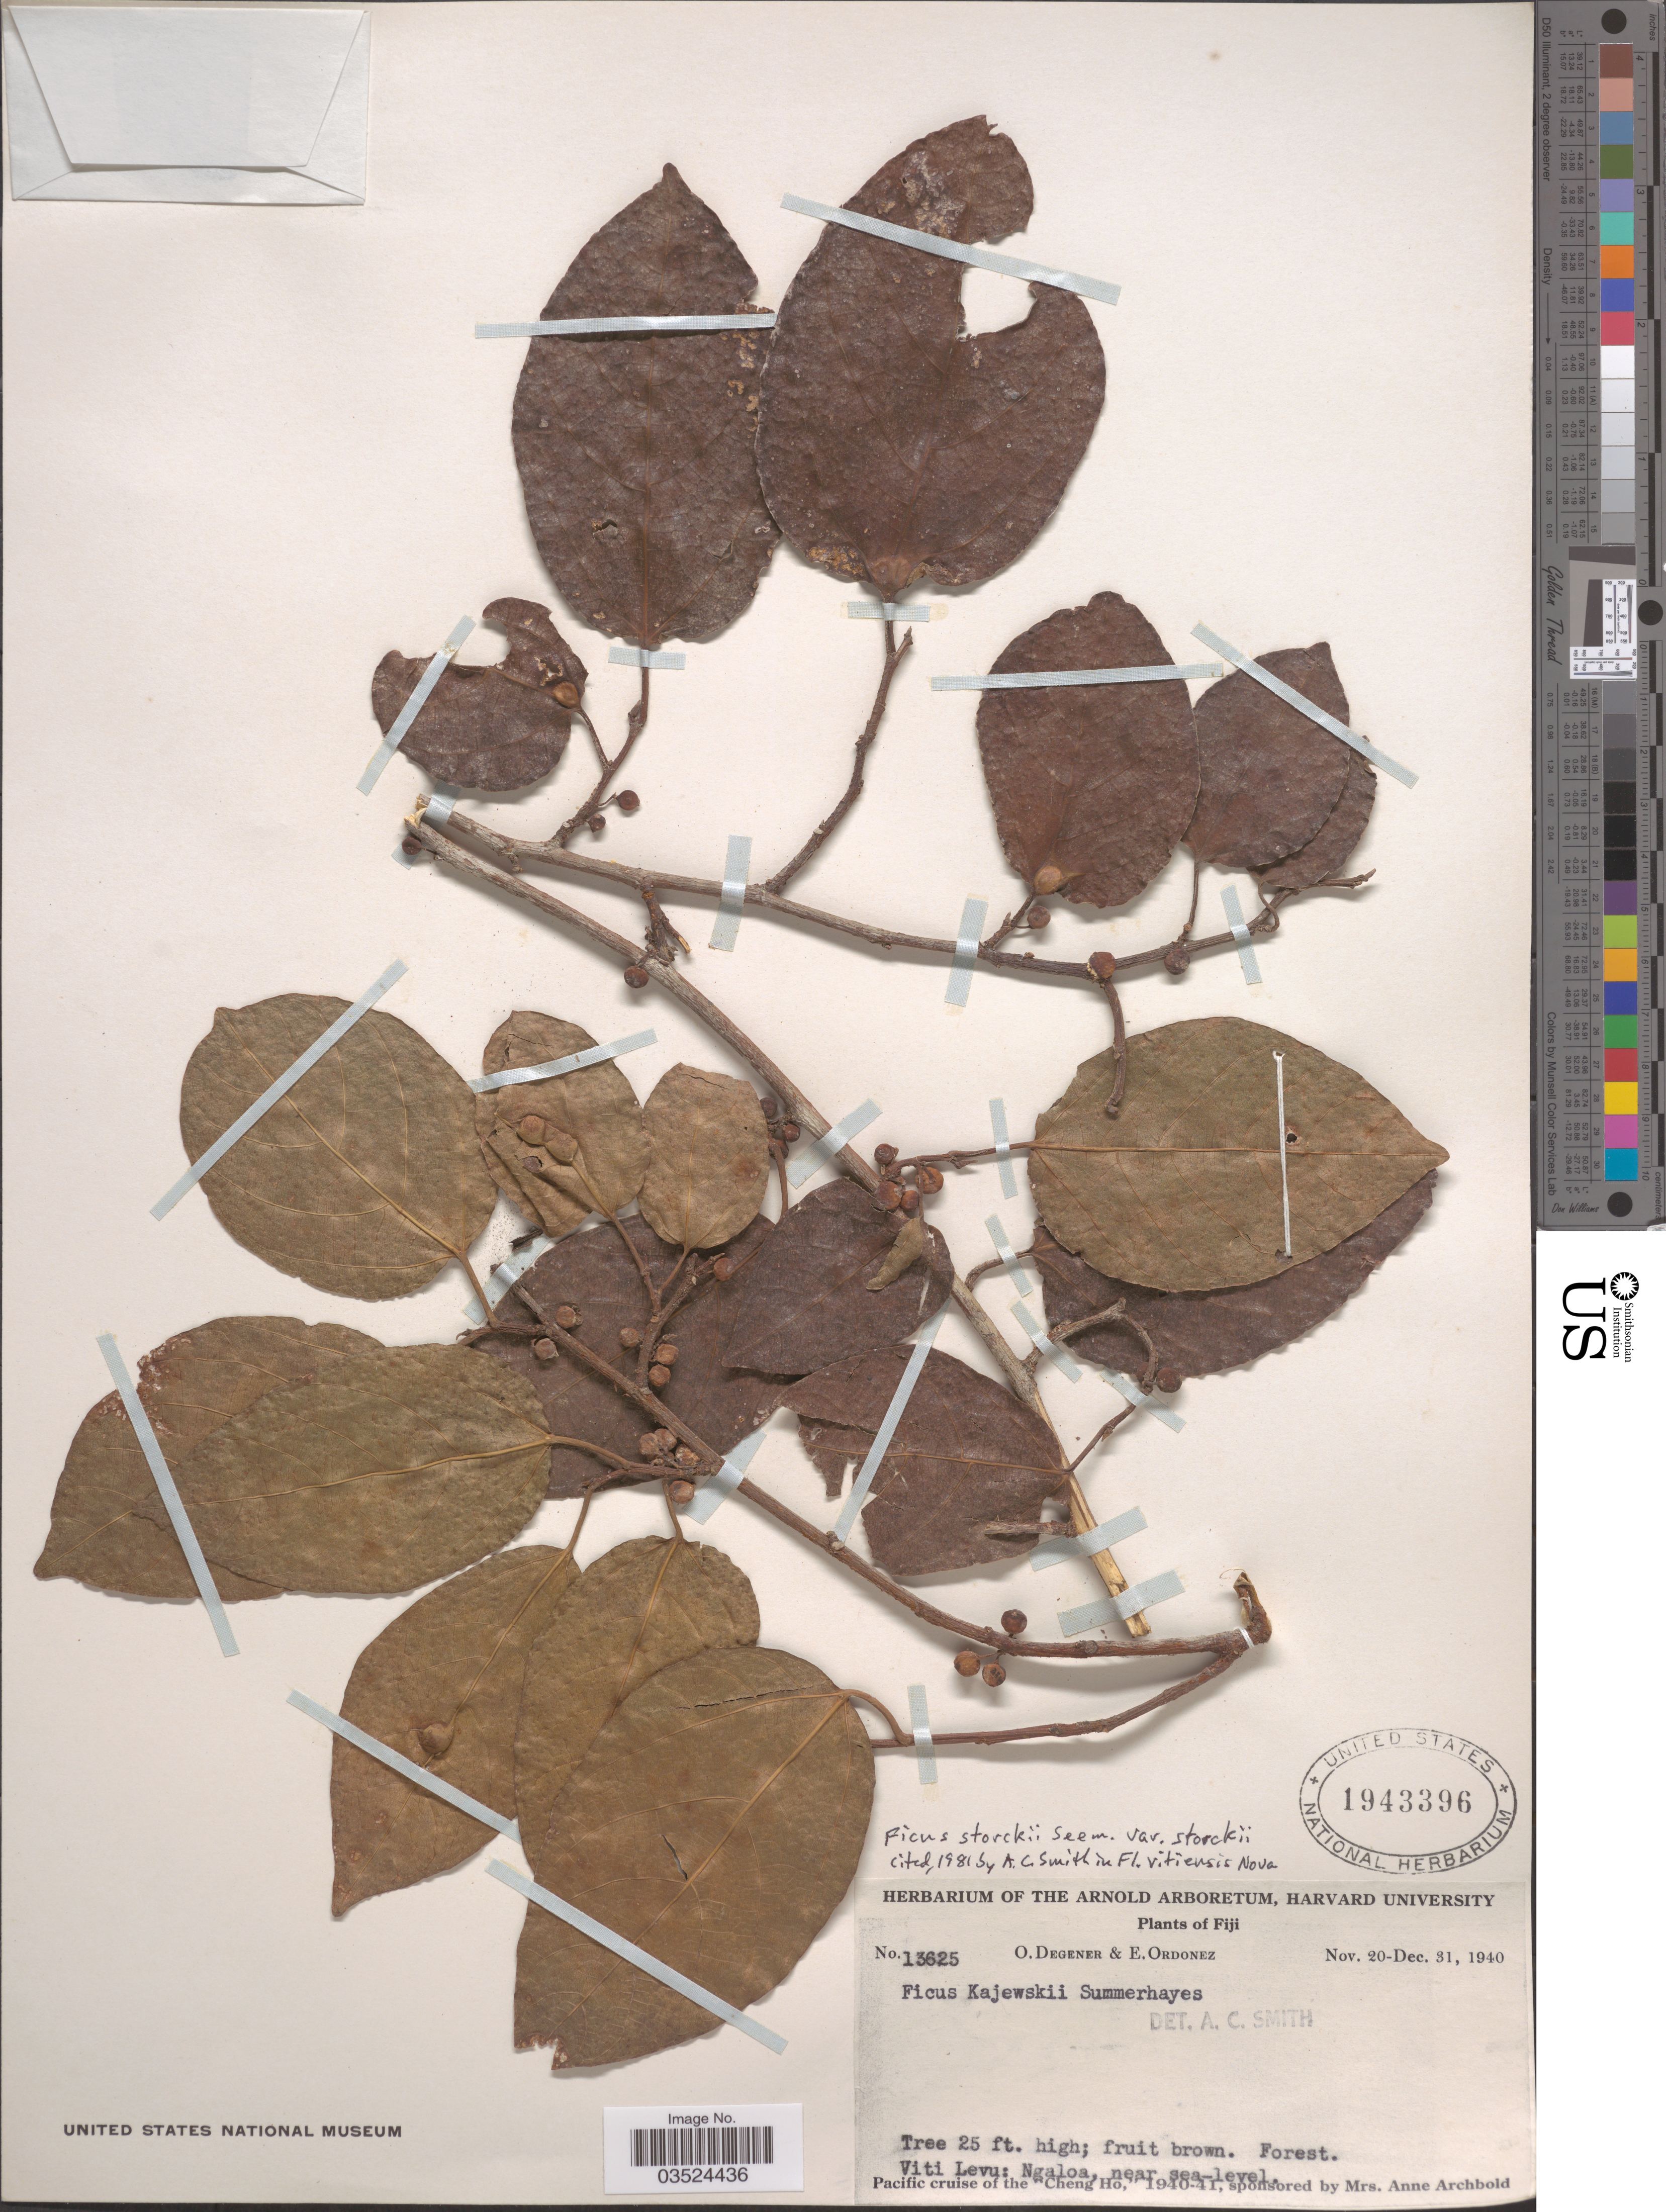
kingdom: Plantae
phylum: Tracheophyta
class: Magnoliopsida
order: Rosales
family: Moraceae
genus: Ficus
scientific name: Ficus storckii var. storckii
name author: Seem.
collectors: O. Degener & E. Ordonez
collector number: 13625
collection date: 1940-11-20/1940-12-31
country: Fiji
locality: Viti Levu: Ngaloa.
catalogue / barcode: US 1943396